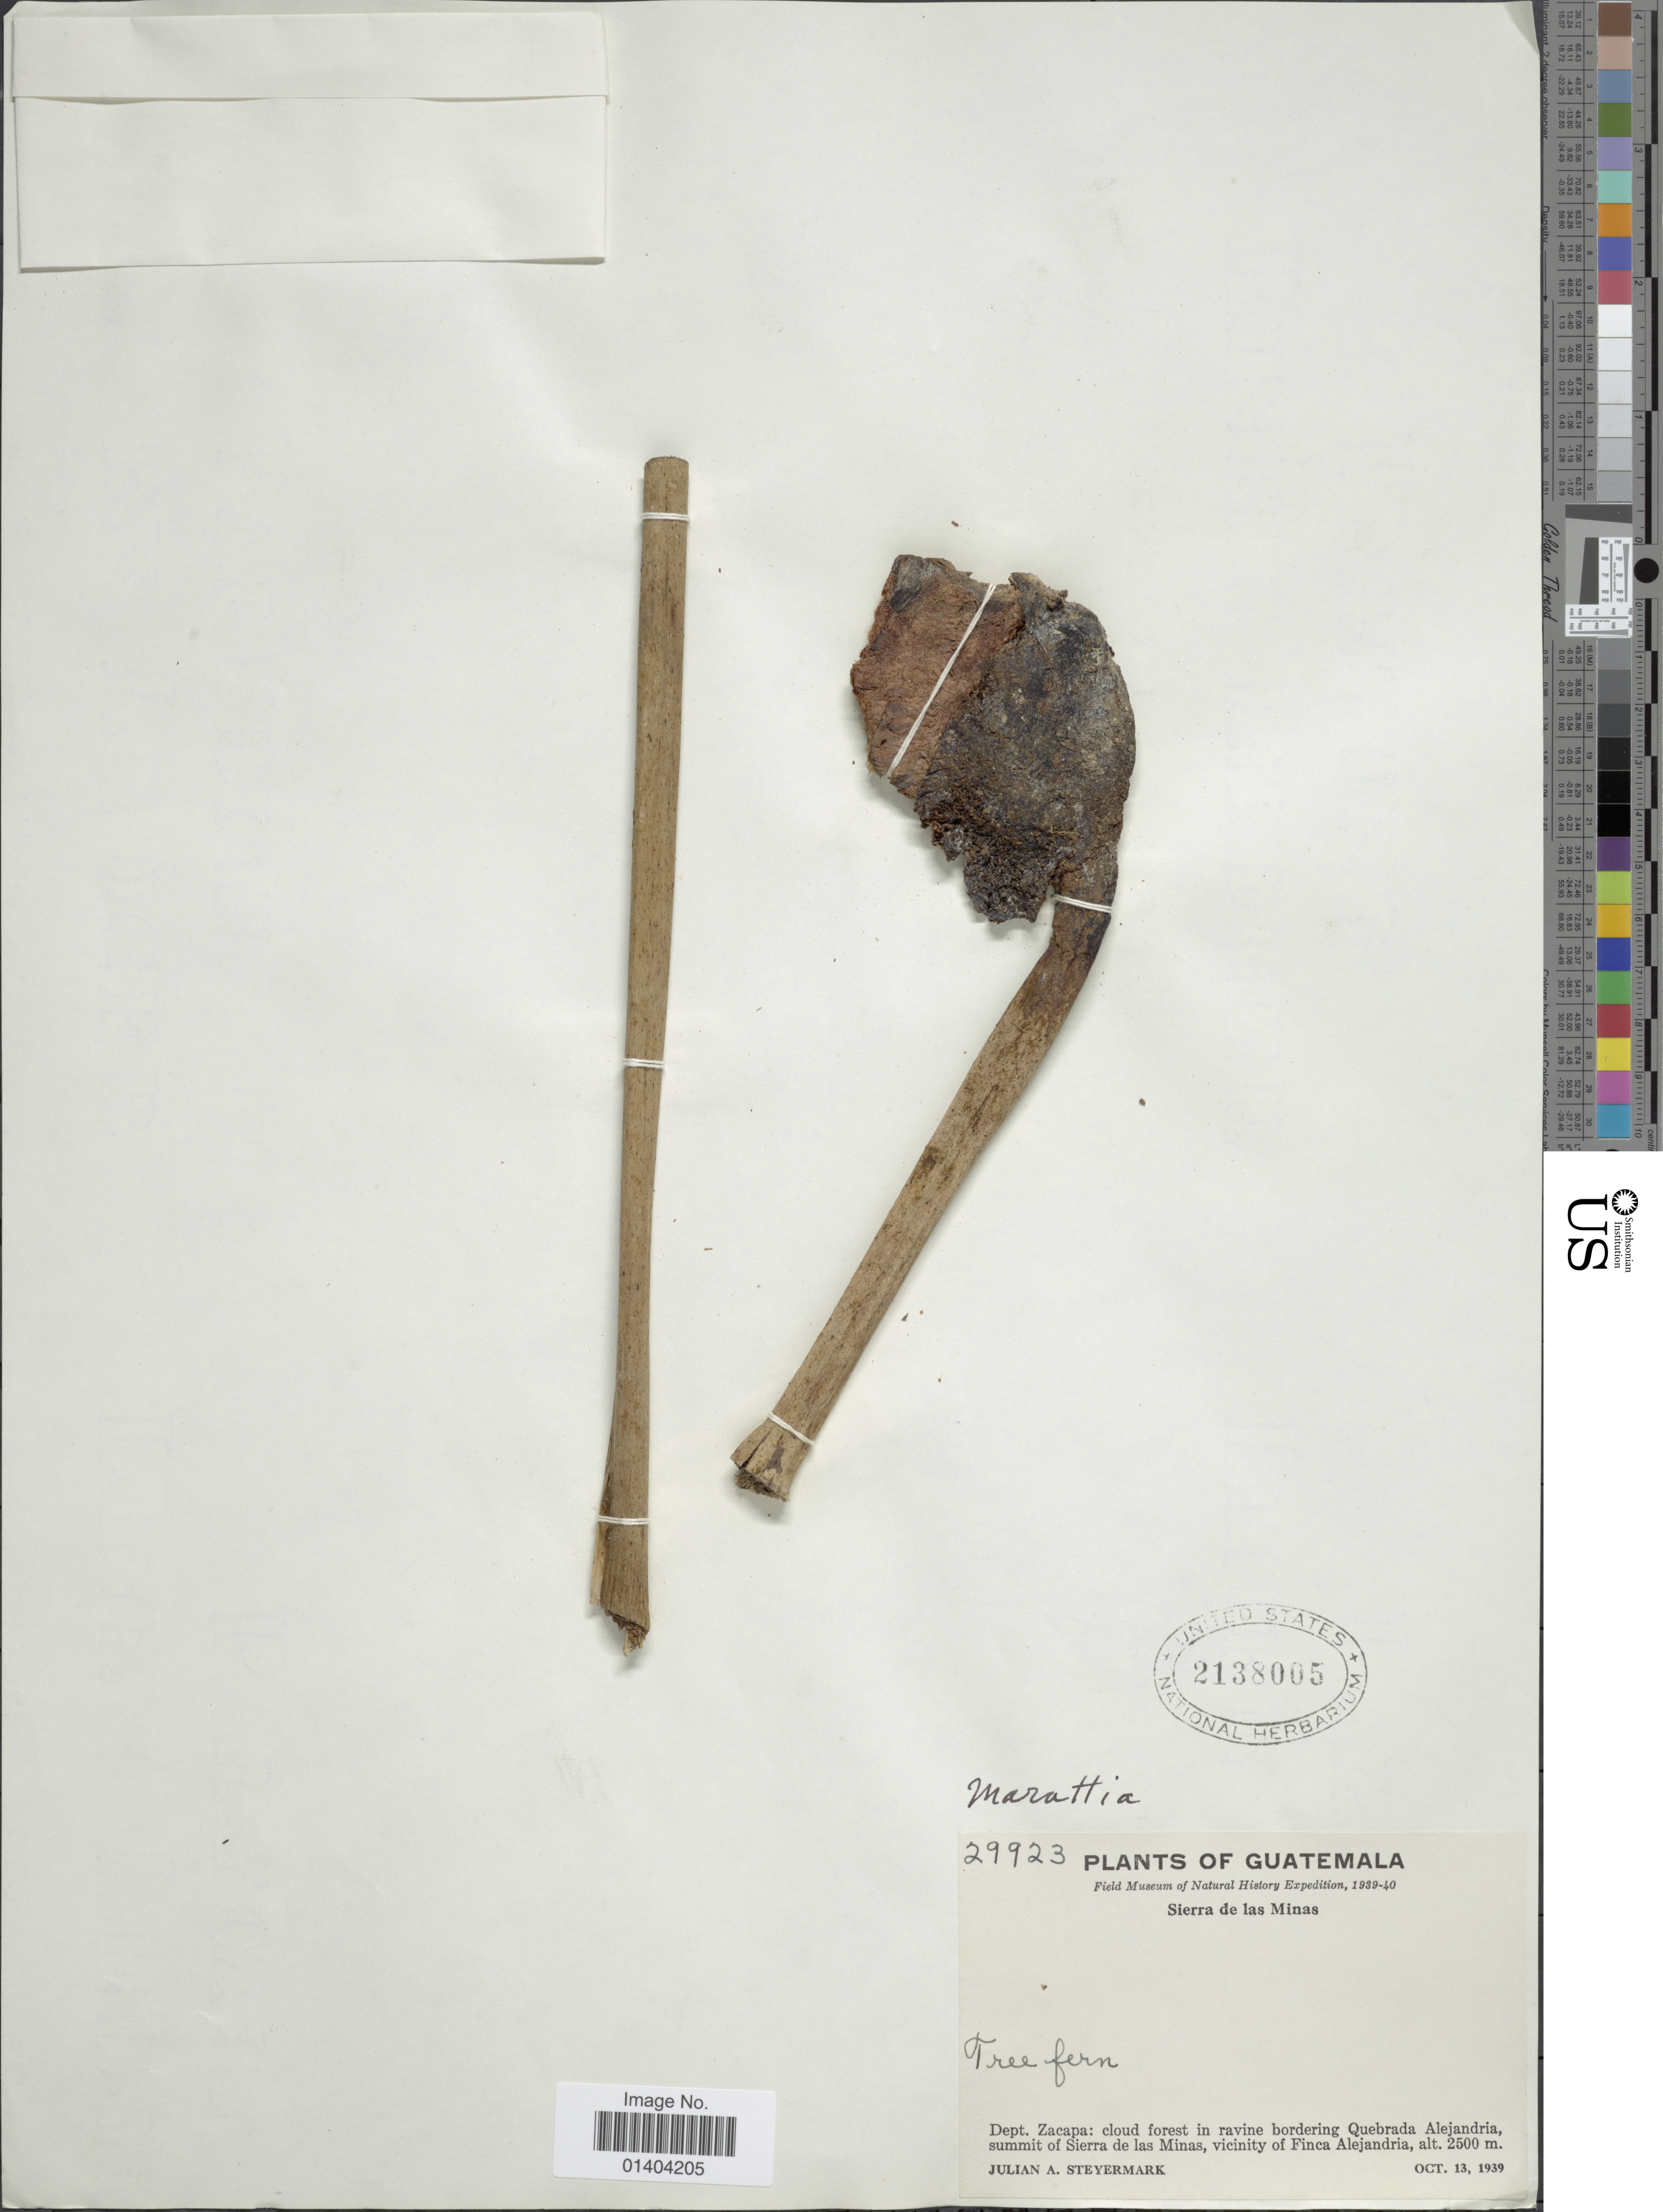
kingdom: Plantae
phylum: Tracheophyta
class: Polypodiopsida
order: Marattiales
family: Marattiaceae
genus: Marattia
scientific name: Marattia sp.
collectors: J. Steyermark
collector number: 29923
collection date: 1939-10-13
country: Guatemala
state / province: Zacapa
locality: Dept. Zacapa: bordering Quebrada Alejandria sumnit of Sierra de las Minas vicinity of Finca Alejandria, Sierra de las Minas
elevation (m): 2500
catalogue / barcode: US 2138005